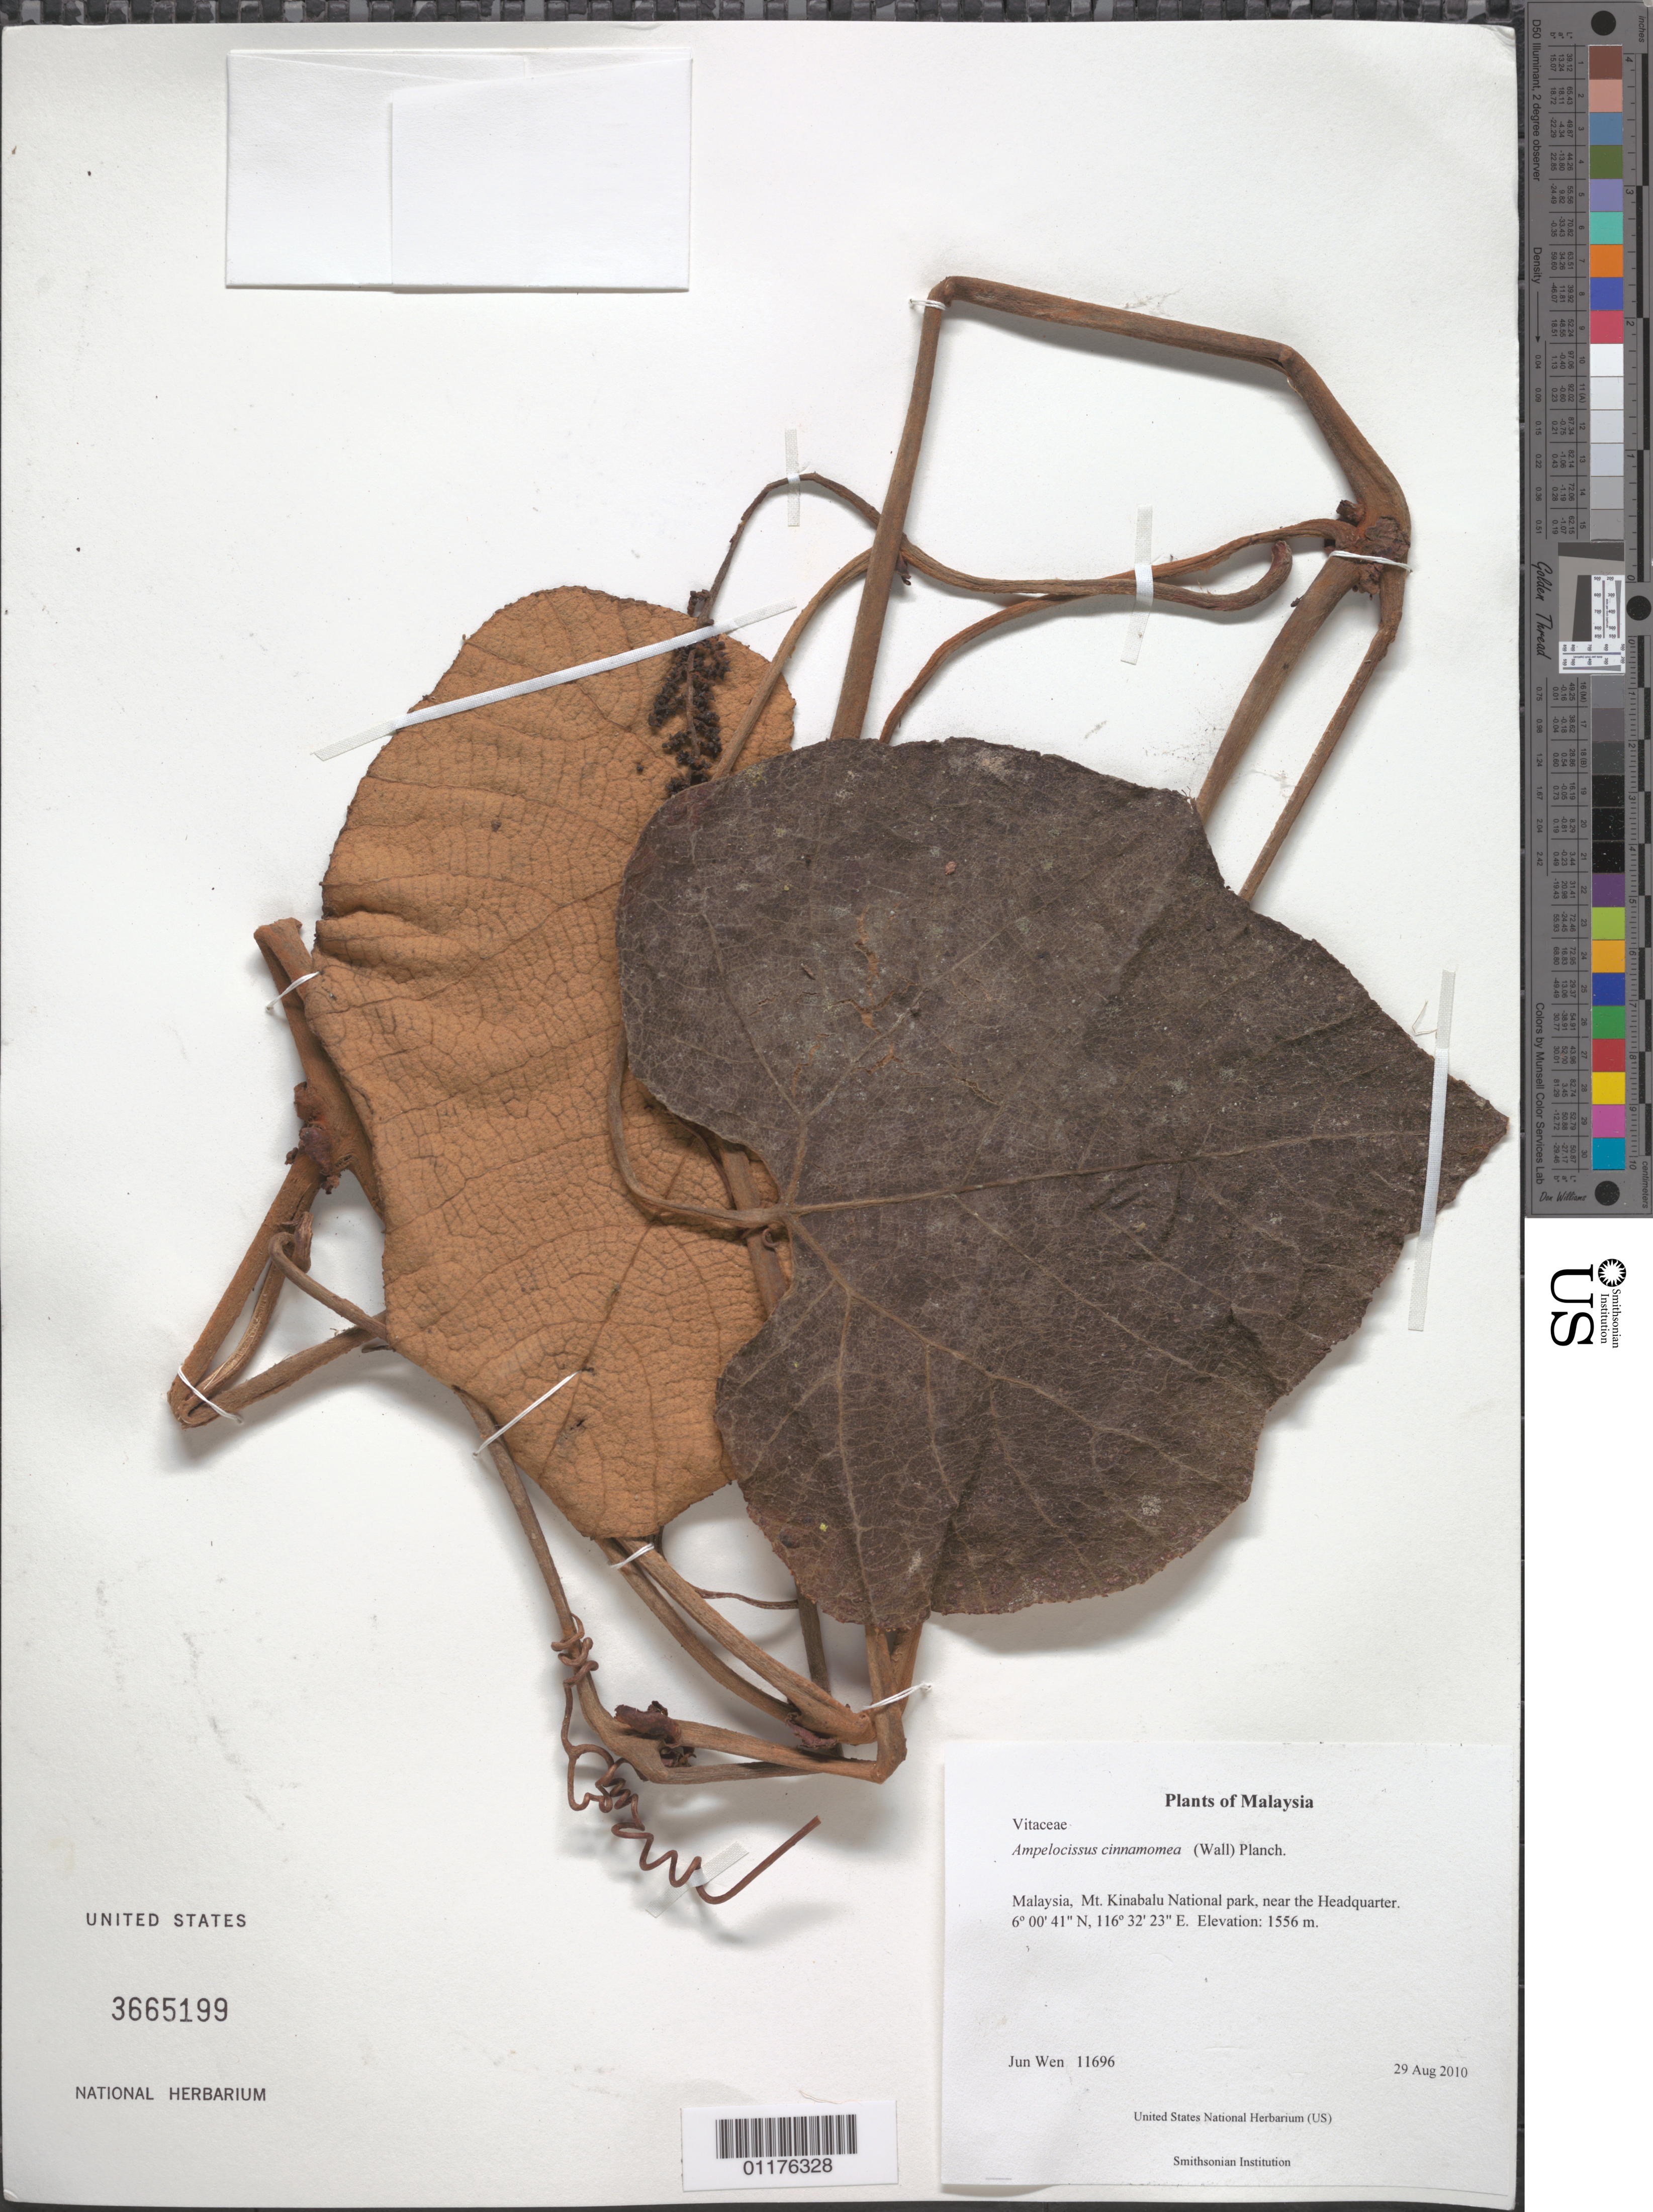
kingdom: Plantae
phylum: Tracheophyta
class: Magnoliopsida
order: Vitales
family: Vitaceae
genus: Ampelocissus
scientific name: Ampelocissus cinnamomea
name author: (Wall.) Planch.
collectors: J. Wen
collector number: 11696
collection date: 2010-08-29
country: Malaysia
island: Borneo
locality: Mt. Kinabalu National park, near the Headquarter.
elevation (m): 1556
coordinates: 06 00.678 N, 116 32.389 E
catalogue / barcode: US 3665199